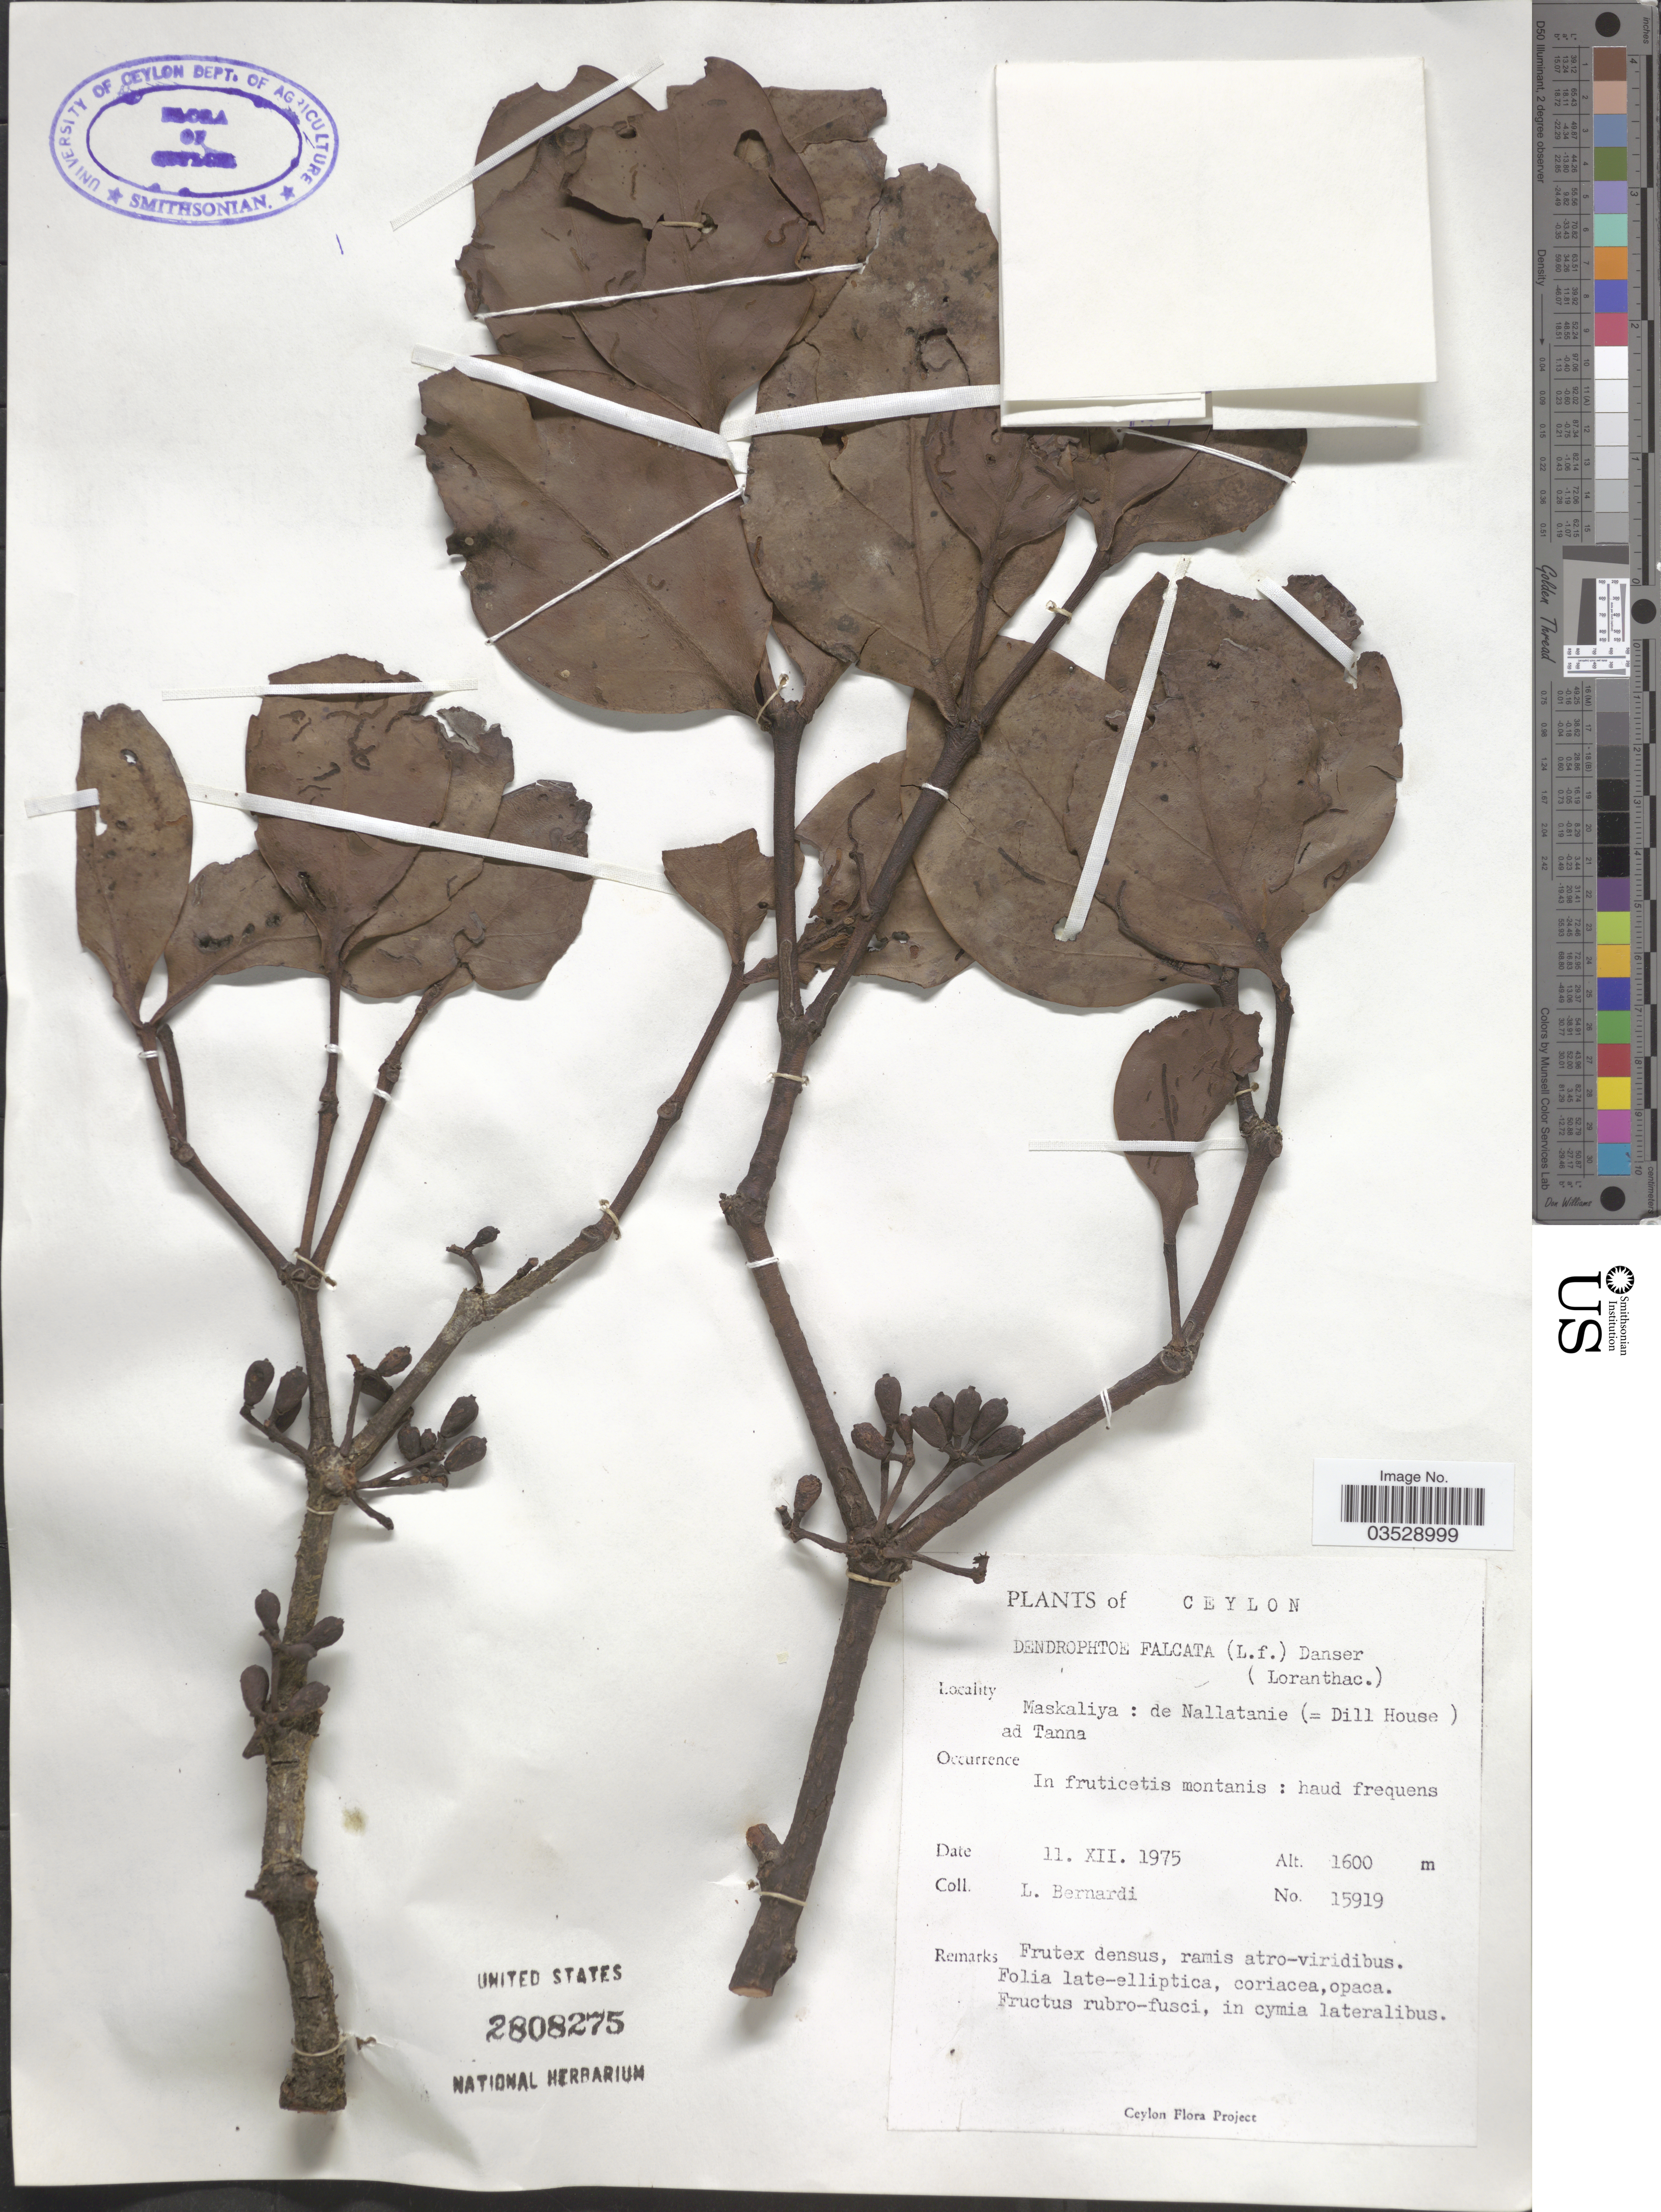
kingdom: Plantae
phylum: Tracheophyta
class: Magnoliopsida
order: Santalales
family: Loranthaceae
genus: Dendrophthoe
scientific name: Dendrophthoe falcata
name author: (L. f.) Ettingsh.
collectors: L. Bernardi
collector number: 15919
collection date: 1975-12-11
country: Sri Lanka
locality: Ceylon. Maskaliya: de Nallatanie (=Dill House) ad Tanna.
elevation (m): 1600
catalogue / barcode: US 2808275